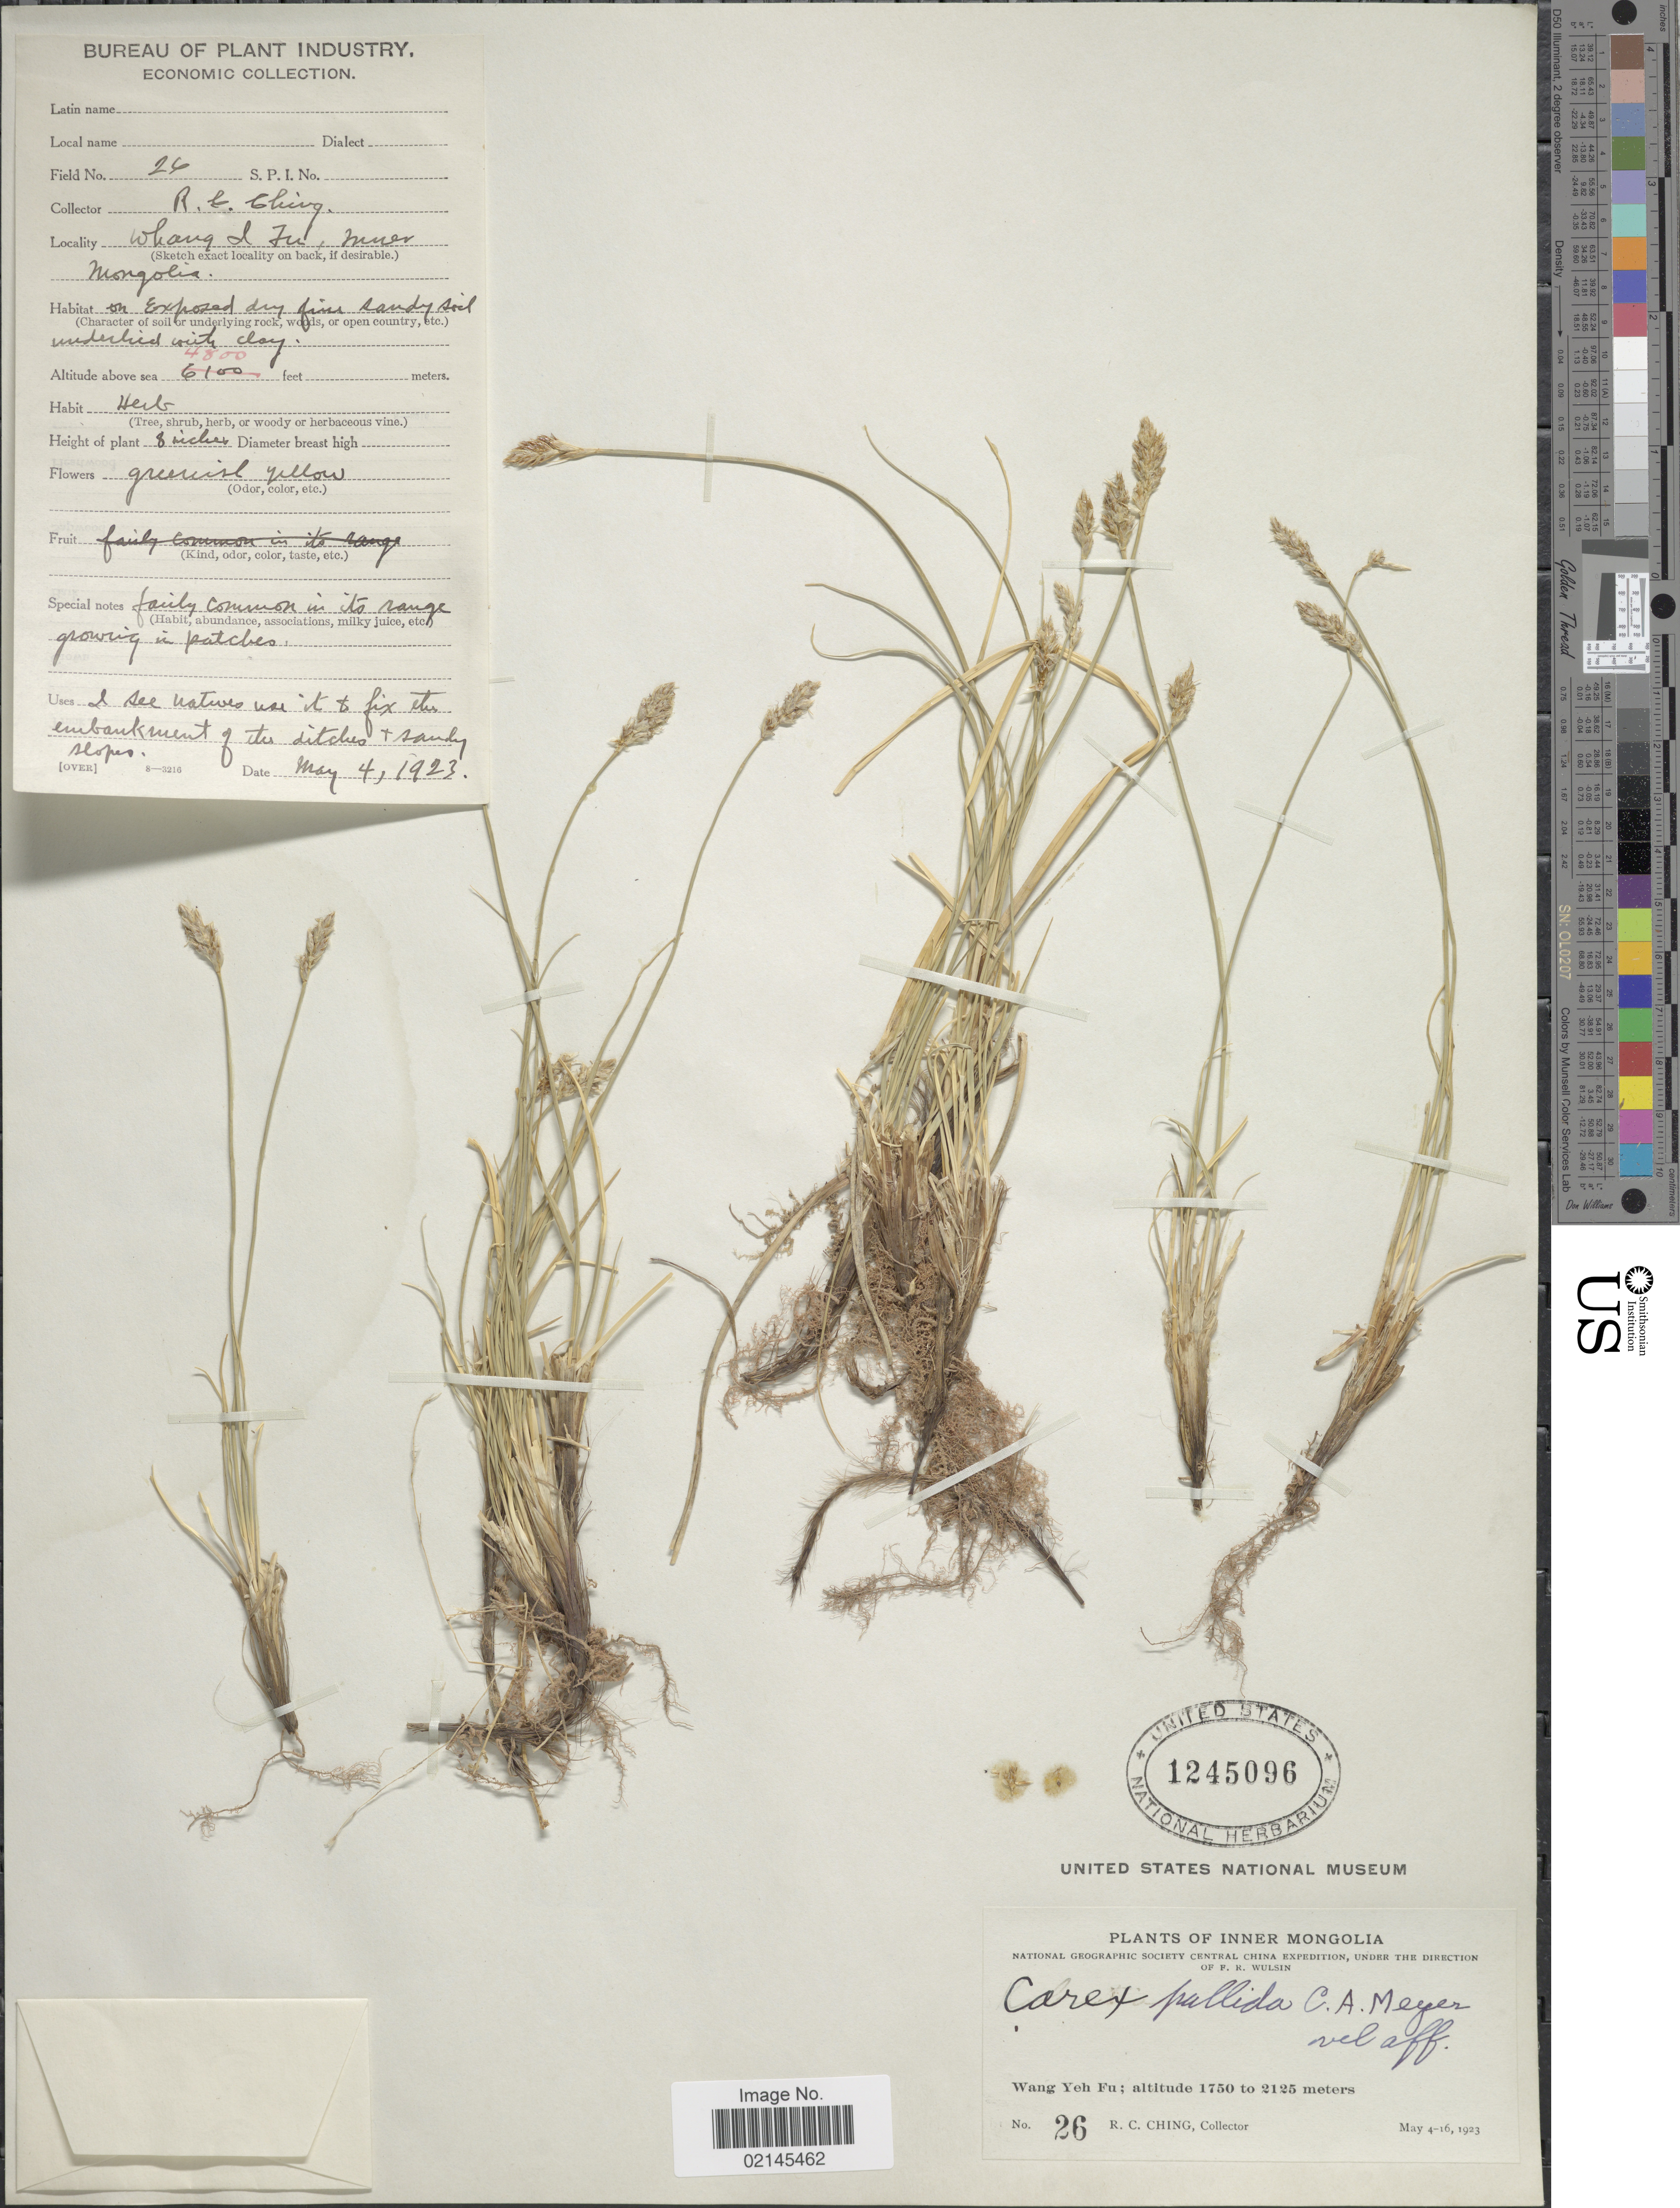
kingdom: Plantae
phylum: Tracheophyta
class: Liliopsida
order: Poales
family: Cyperaceae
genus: Carex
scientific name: Carex pallida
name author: C.A. Mey.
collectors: R. C. Ching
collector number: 26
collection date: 1923-05-04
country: China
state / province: Nei Monggol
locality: Inner Mongolia, Wang Yeh Fu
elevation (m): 1750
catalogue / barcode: US 1245096